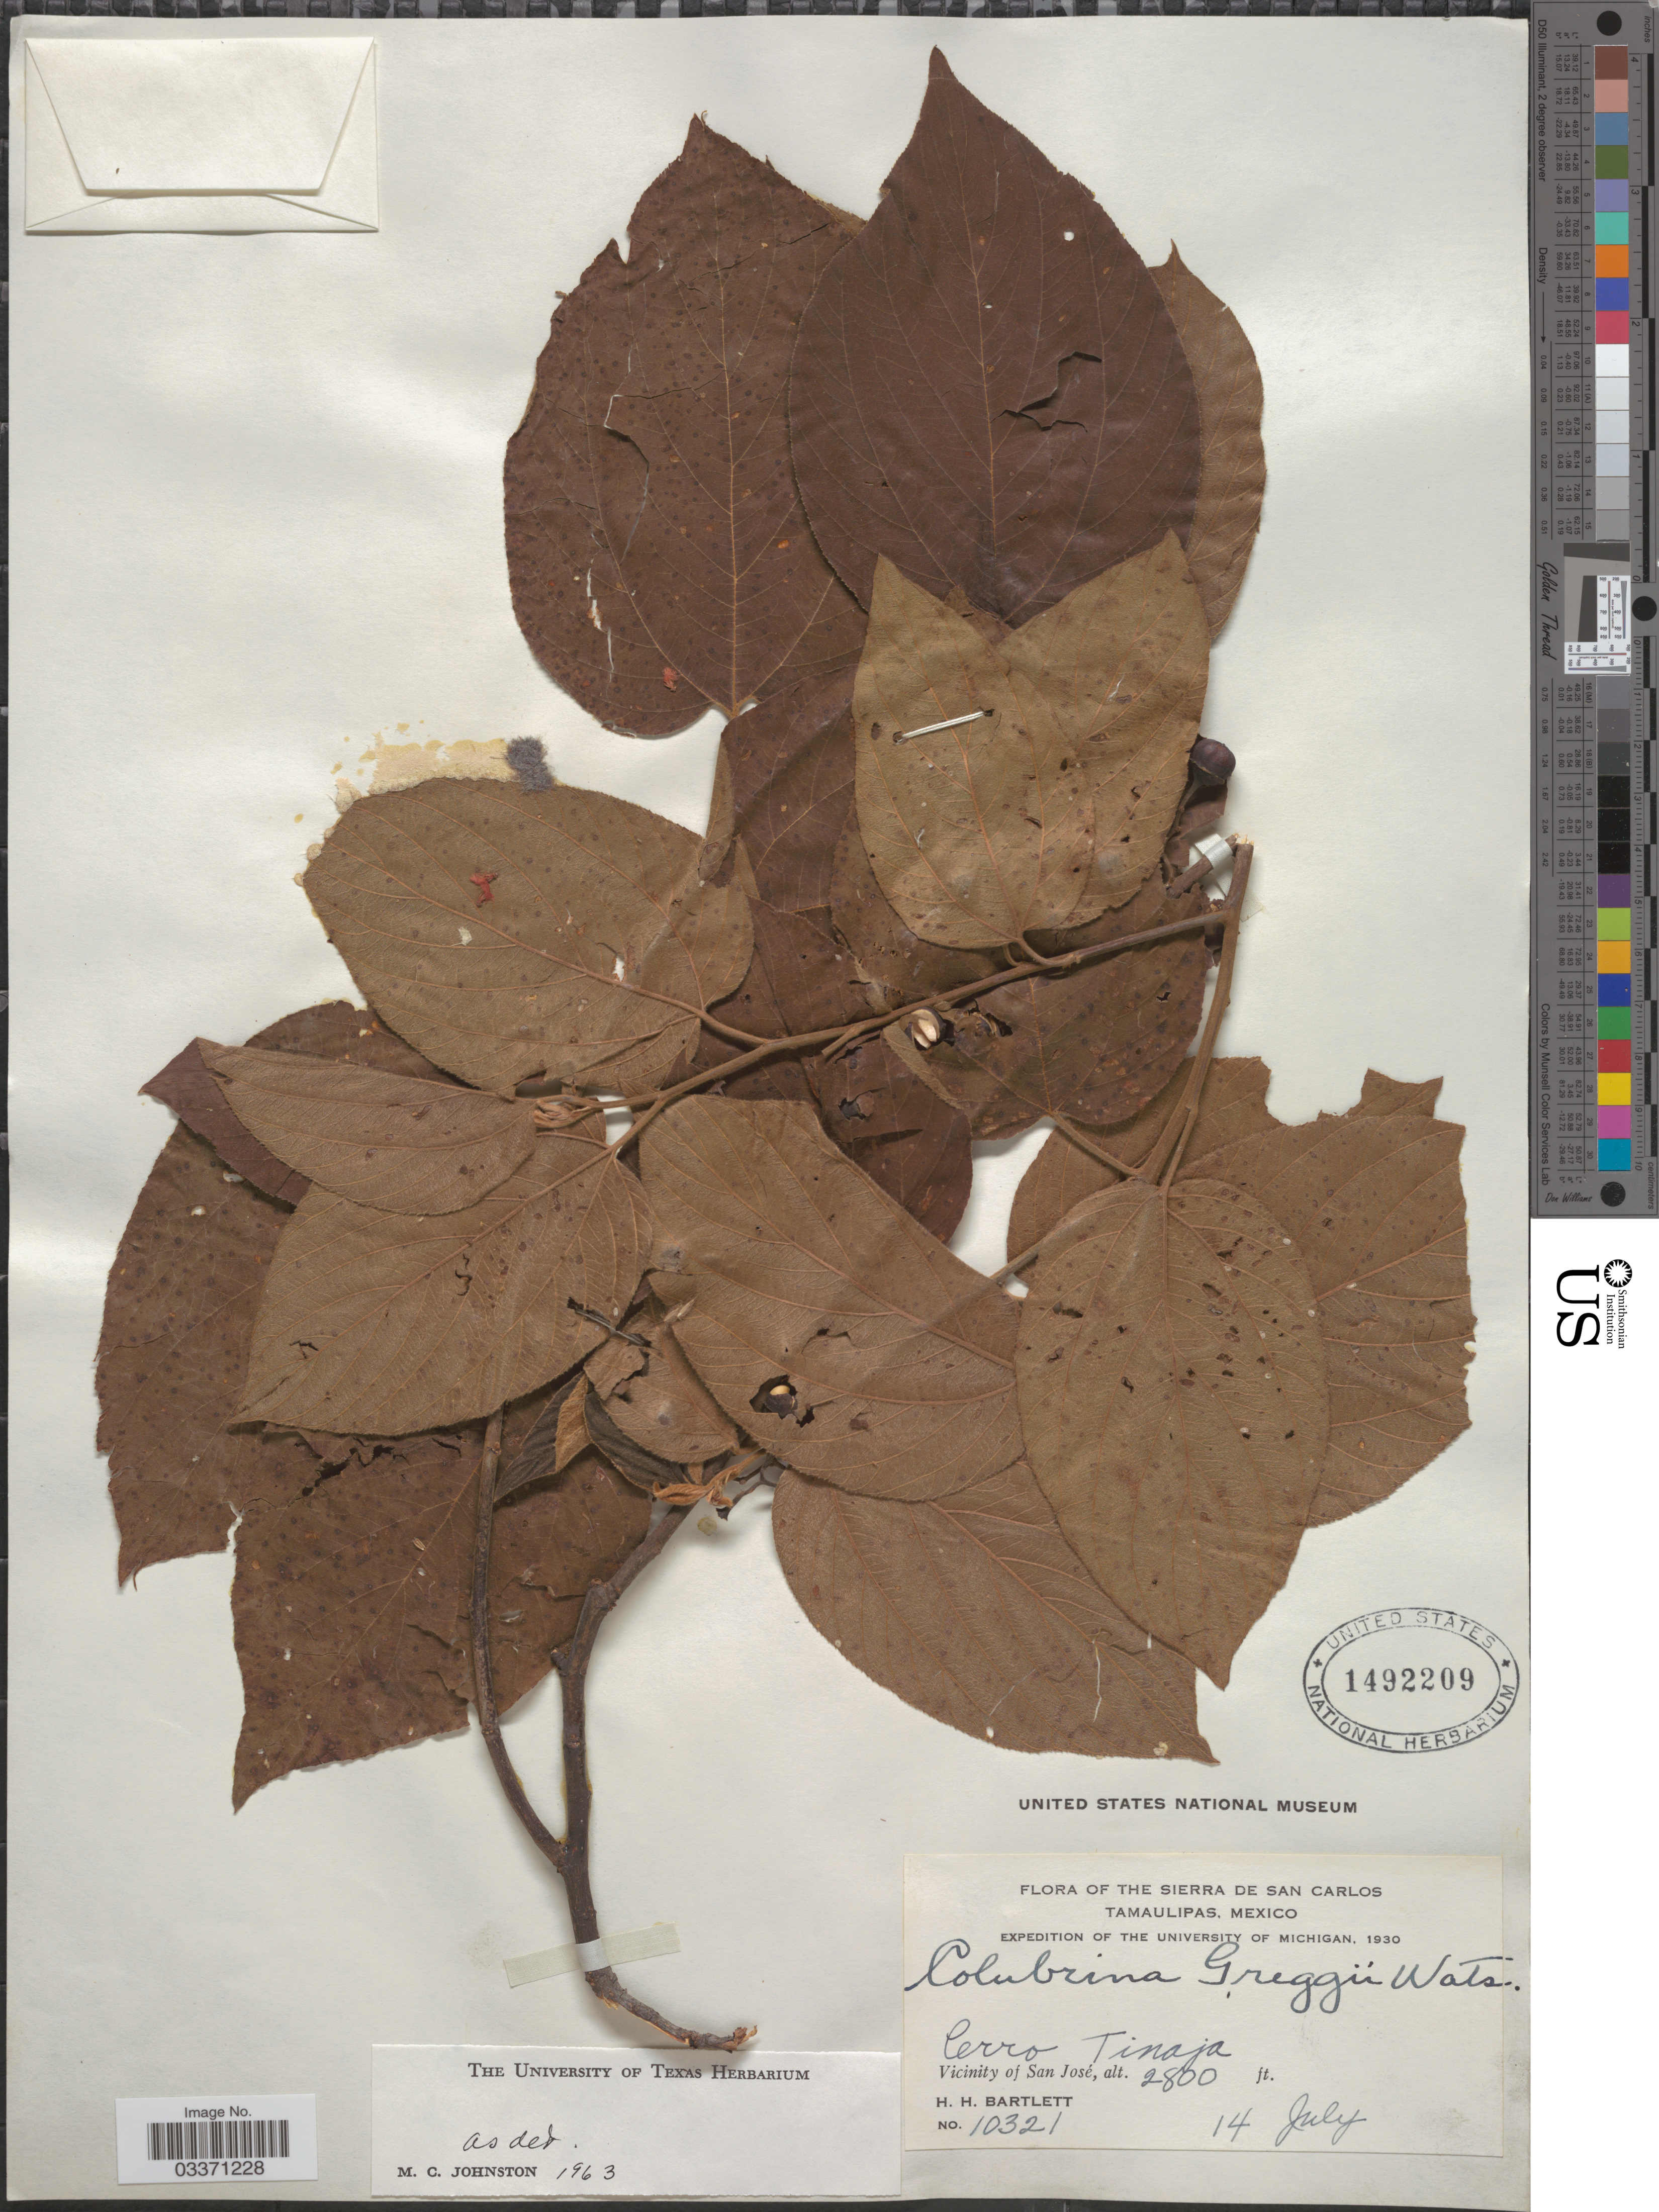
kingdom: Plantae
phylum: Tracheophyta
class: Magnoliopsida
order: Rosales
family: Rhamnaceae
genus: Colubrina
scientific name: Colubrina greggii var. greggii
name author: S. Watson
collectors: H. H. Bartlett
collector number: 10321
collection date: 1930-07-14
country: Mexico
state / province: Tamaulipas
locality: The Sierra de San Carlos, Cerro Tinaja, Vicinity of San José.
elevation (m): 853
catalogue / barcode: US 1492209